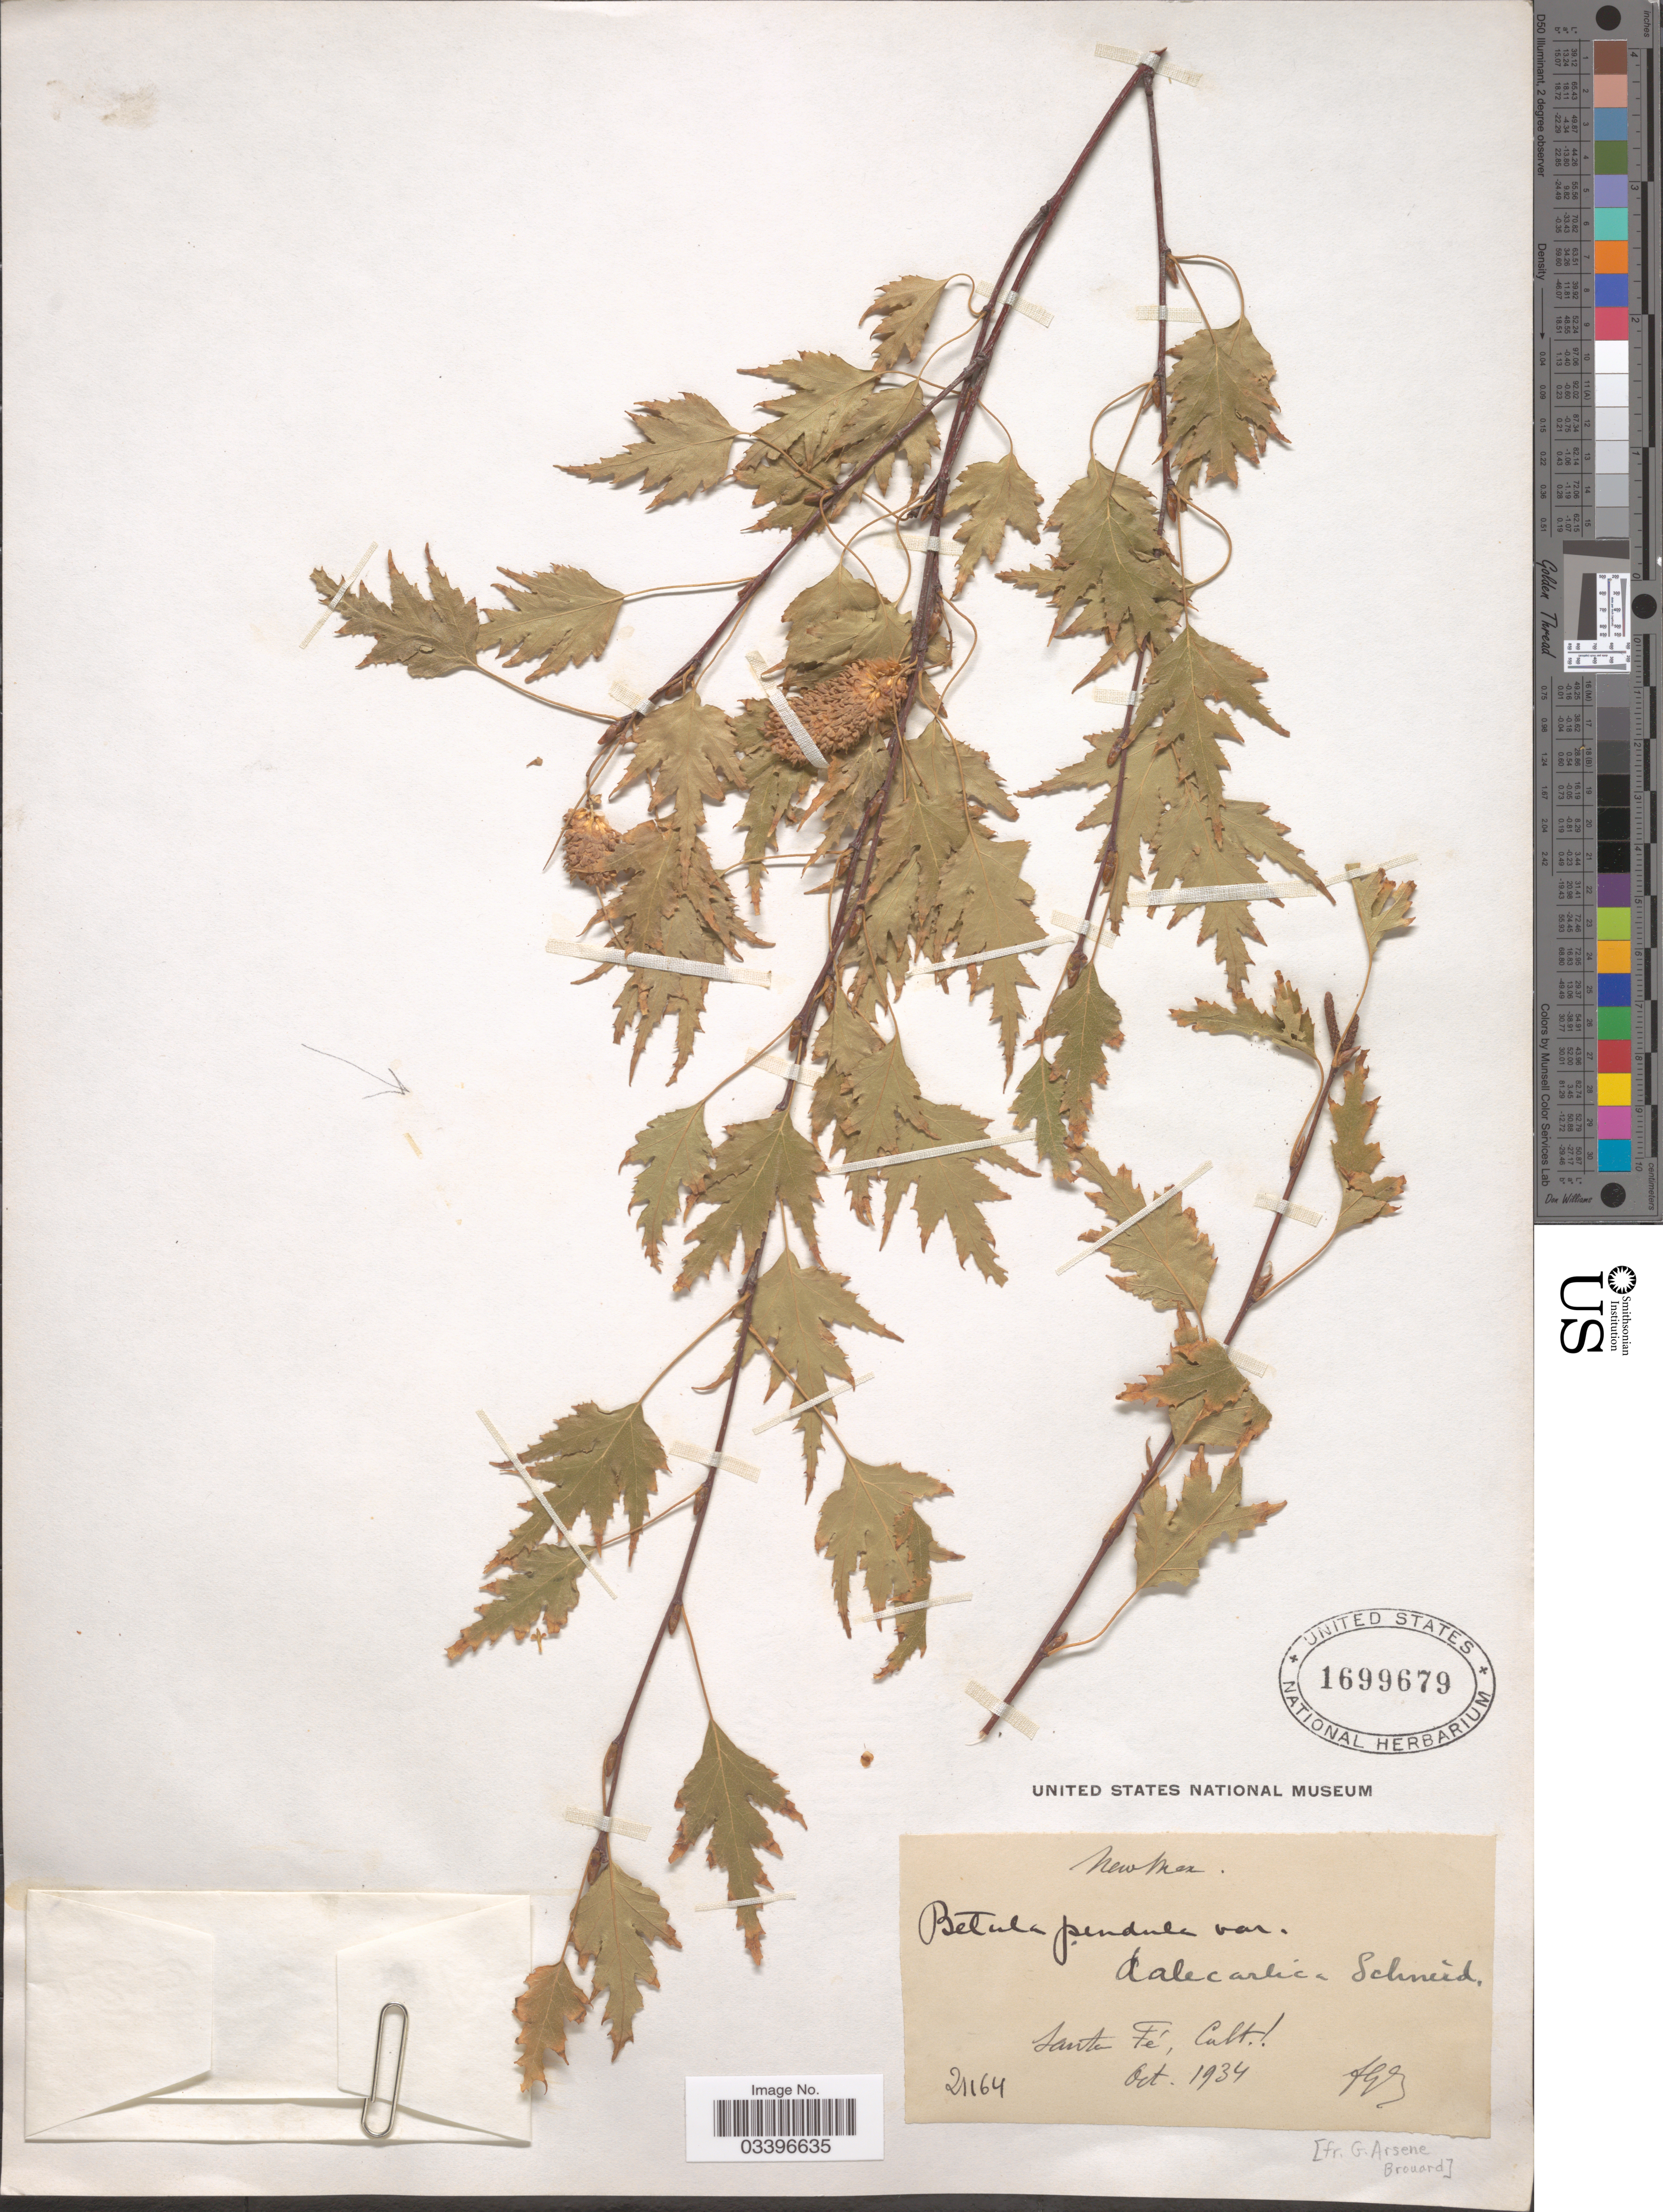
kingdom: Plantae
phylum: Tracheophyta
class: Magnoliopsida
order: Fagales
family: Betulaceae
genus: Betula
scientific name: Betula pendula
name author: Roth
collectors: F. Arsène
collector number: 21164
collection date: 1934-10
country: United States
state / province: New Mexico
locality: Santa Fe.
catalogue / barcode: US 1699679